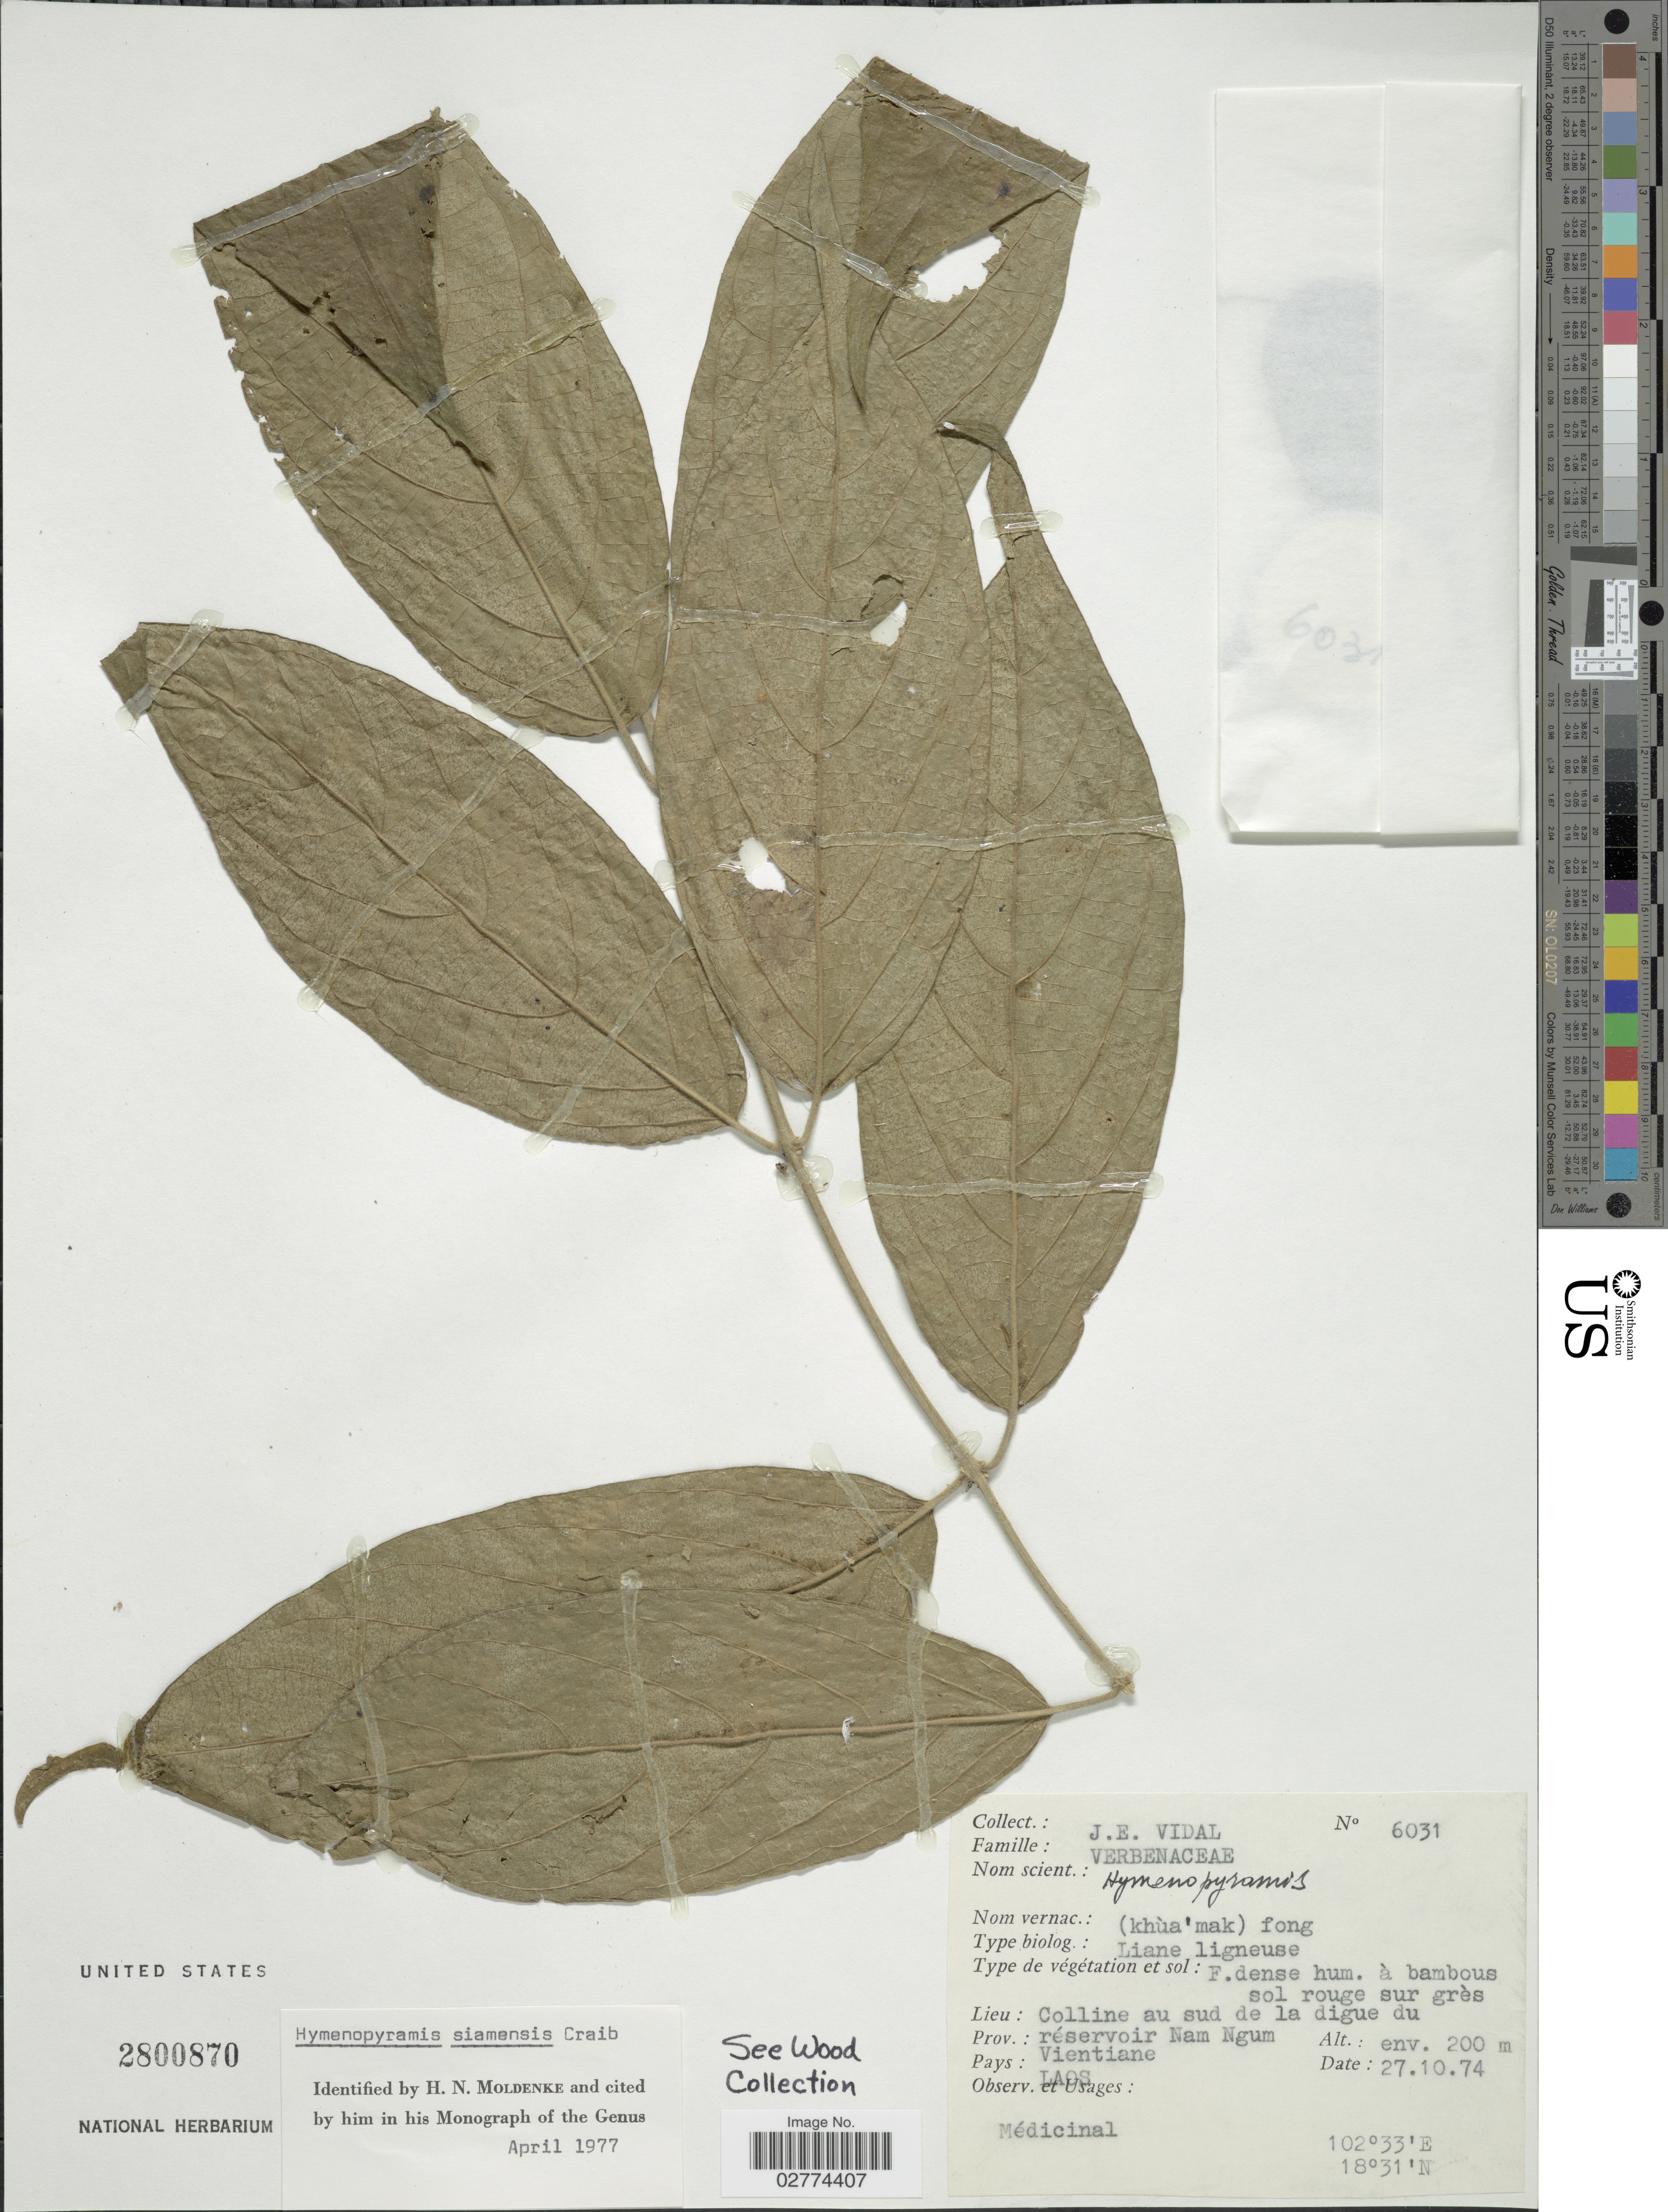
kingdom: Plantae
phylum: Tracheophyta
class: Magnoliopsida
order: Lamiales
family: Lamiaceae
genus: Hymenopyramis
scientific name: Hymenopyramis siamensis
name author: Craib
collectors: J. E. Vidal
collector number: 6031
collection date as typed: Transcribed d/m/y: 27/10/74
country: Laos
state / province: Viangchan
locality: Colline au sud de la digue du réservoir Nam Ngum. Prov.: Vientiane.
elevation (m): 200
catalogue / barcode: US 2800870